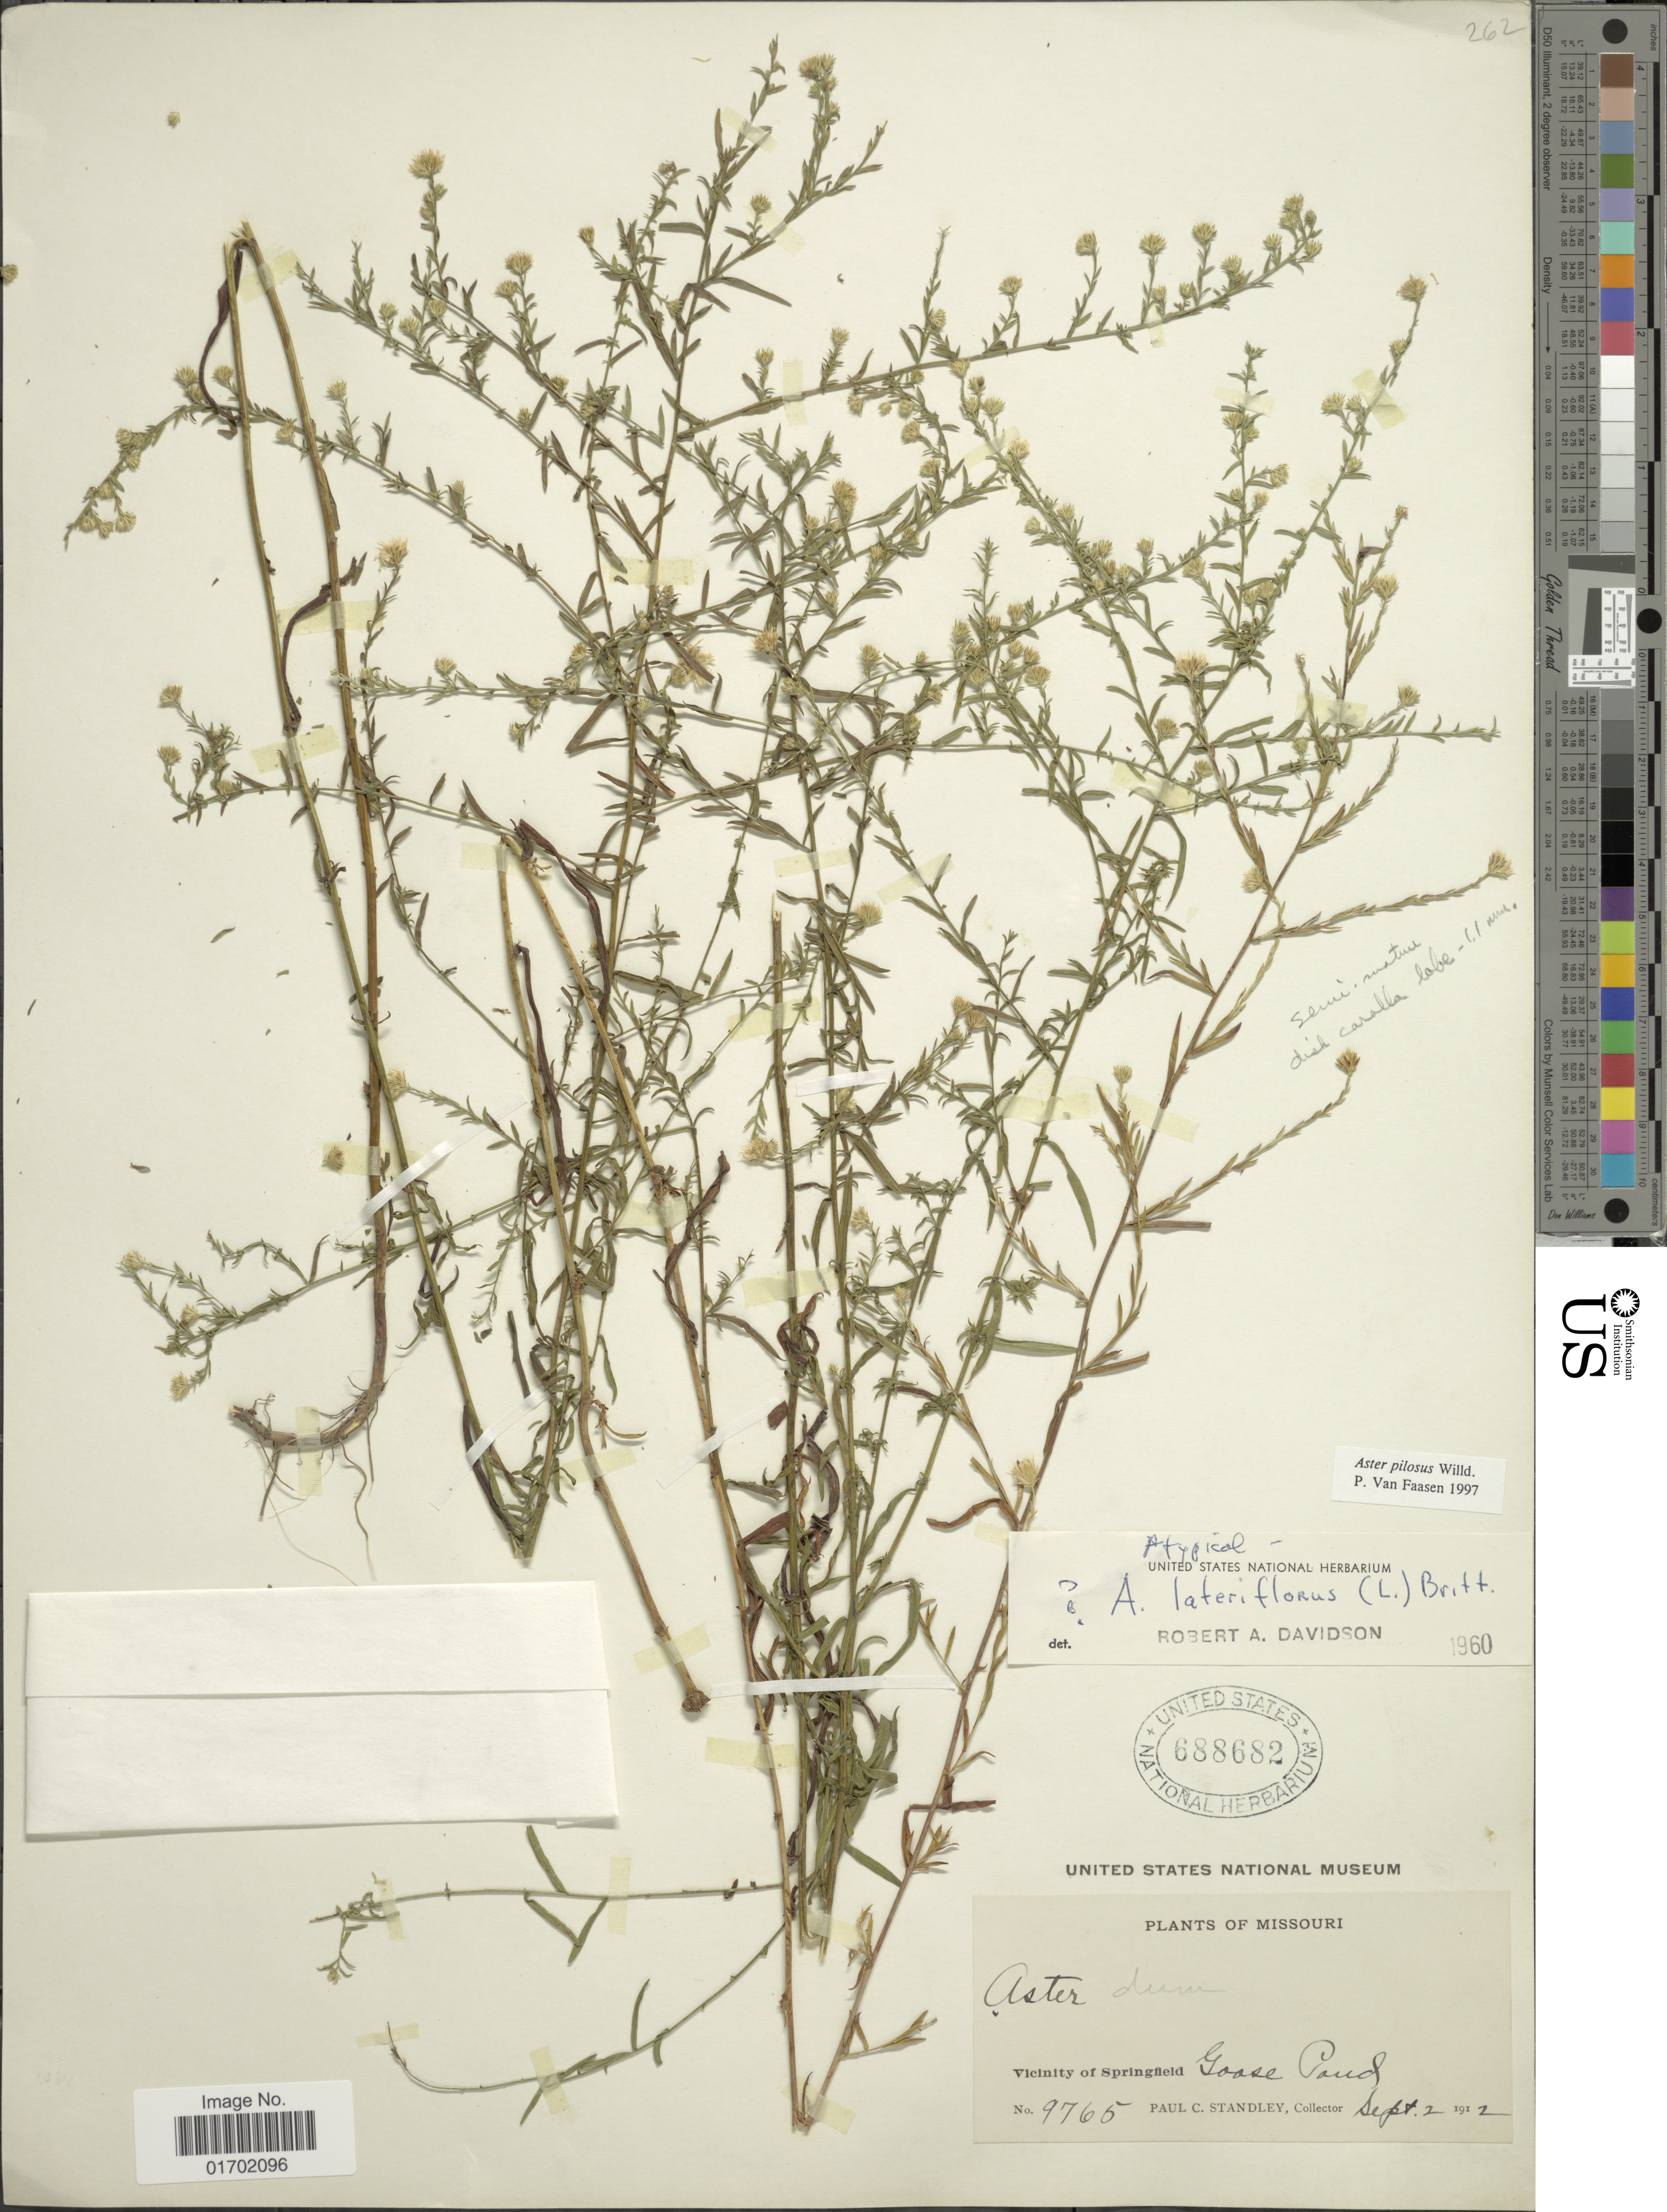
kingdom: Plantae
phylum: Tracheophyta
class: Magnoliopsida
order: Asterales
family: Asteraceae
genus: Symphyotrichum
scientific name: Symphyotrichum pilosum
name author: (Willd.) G.L. Nesom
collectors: P. C. Standley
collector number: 9765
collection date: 1912-09-02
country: United States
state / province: Missouri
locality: Vicinity of Springfield, Goose Pond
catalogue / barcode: US 688682